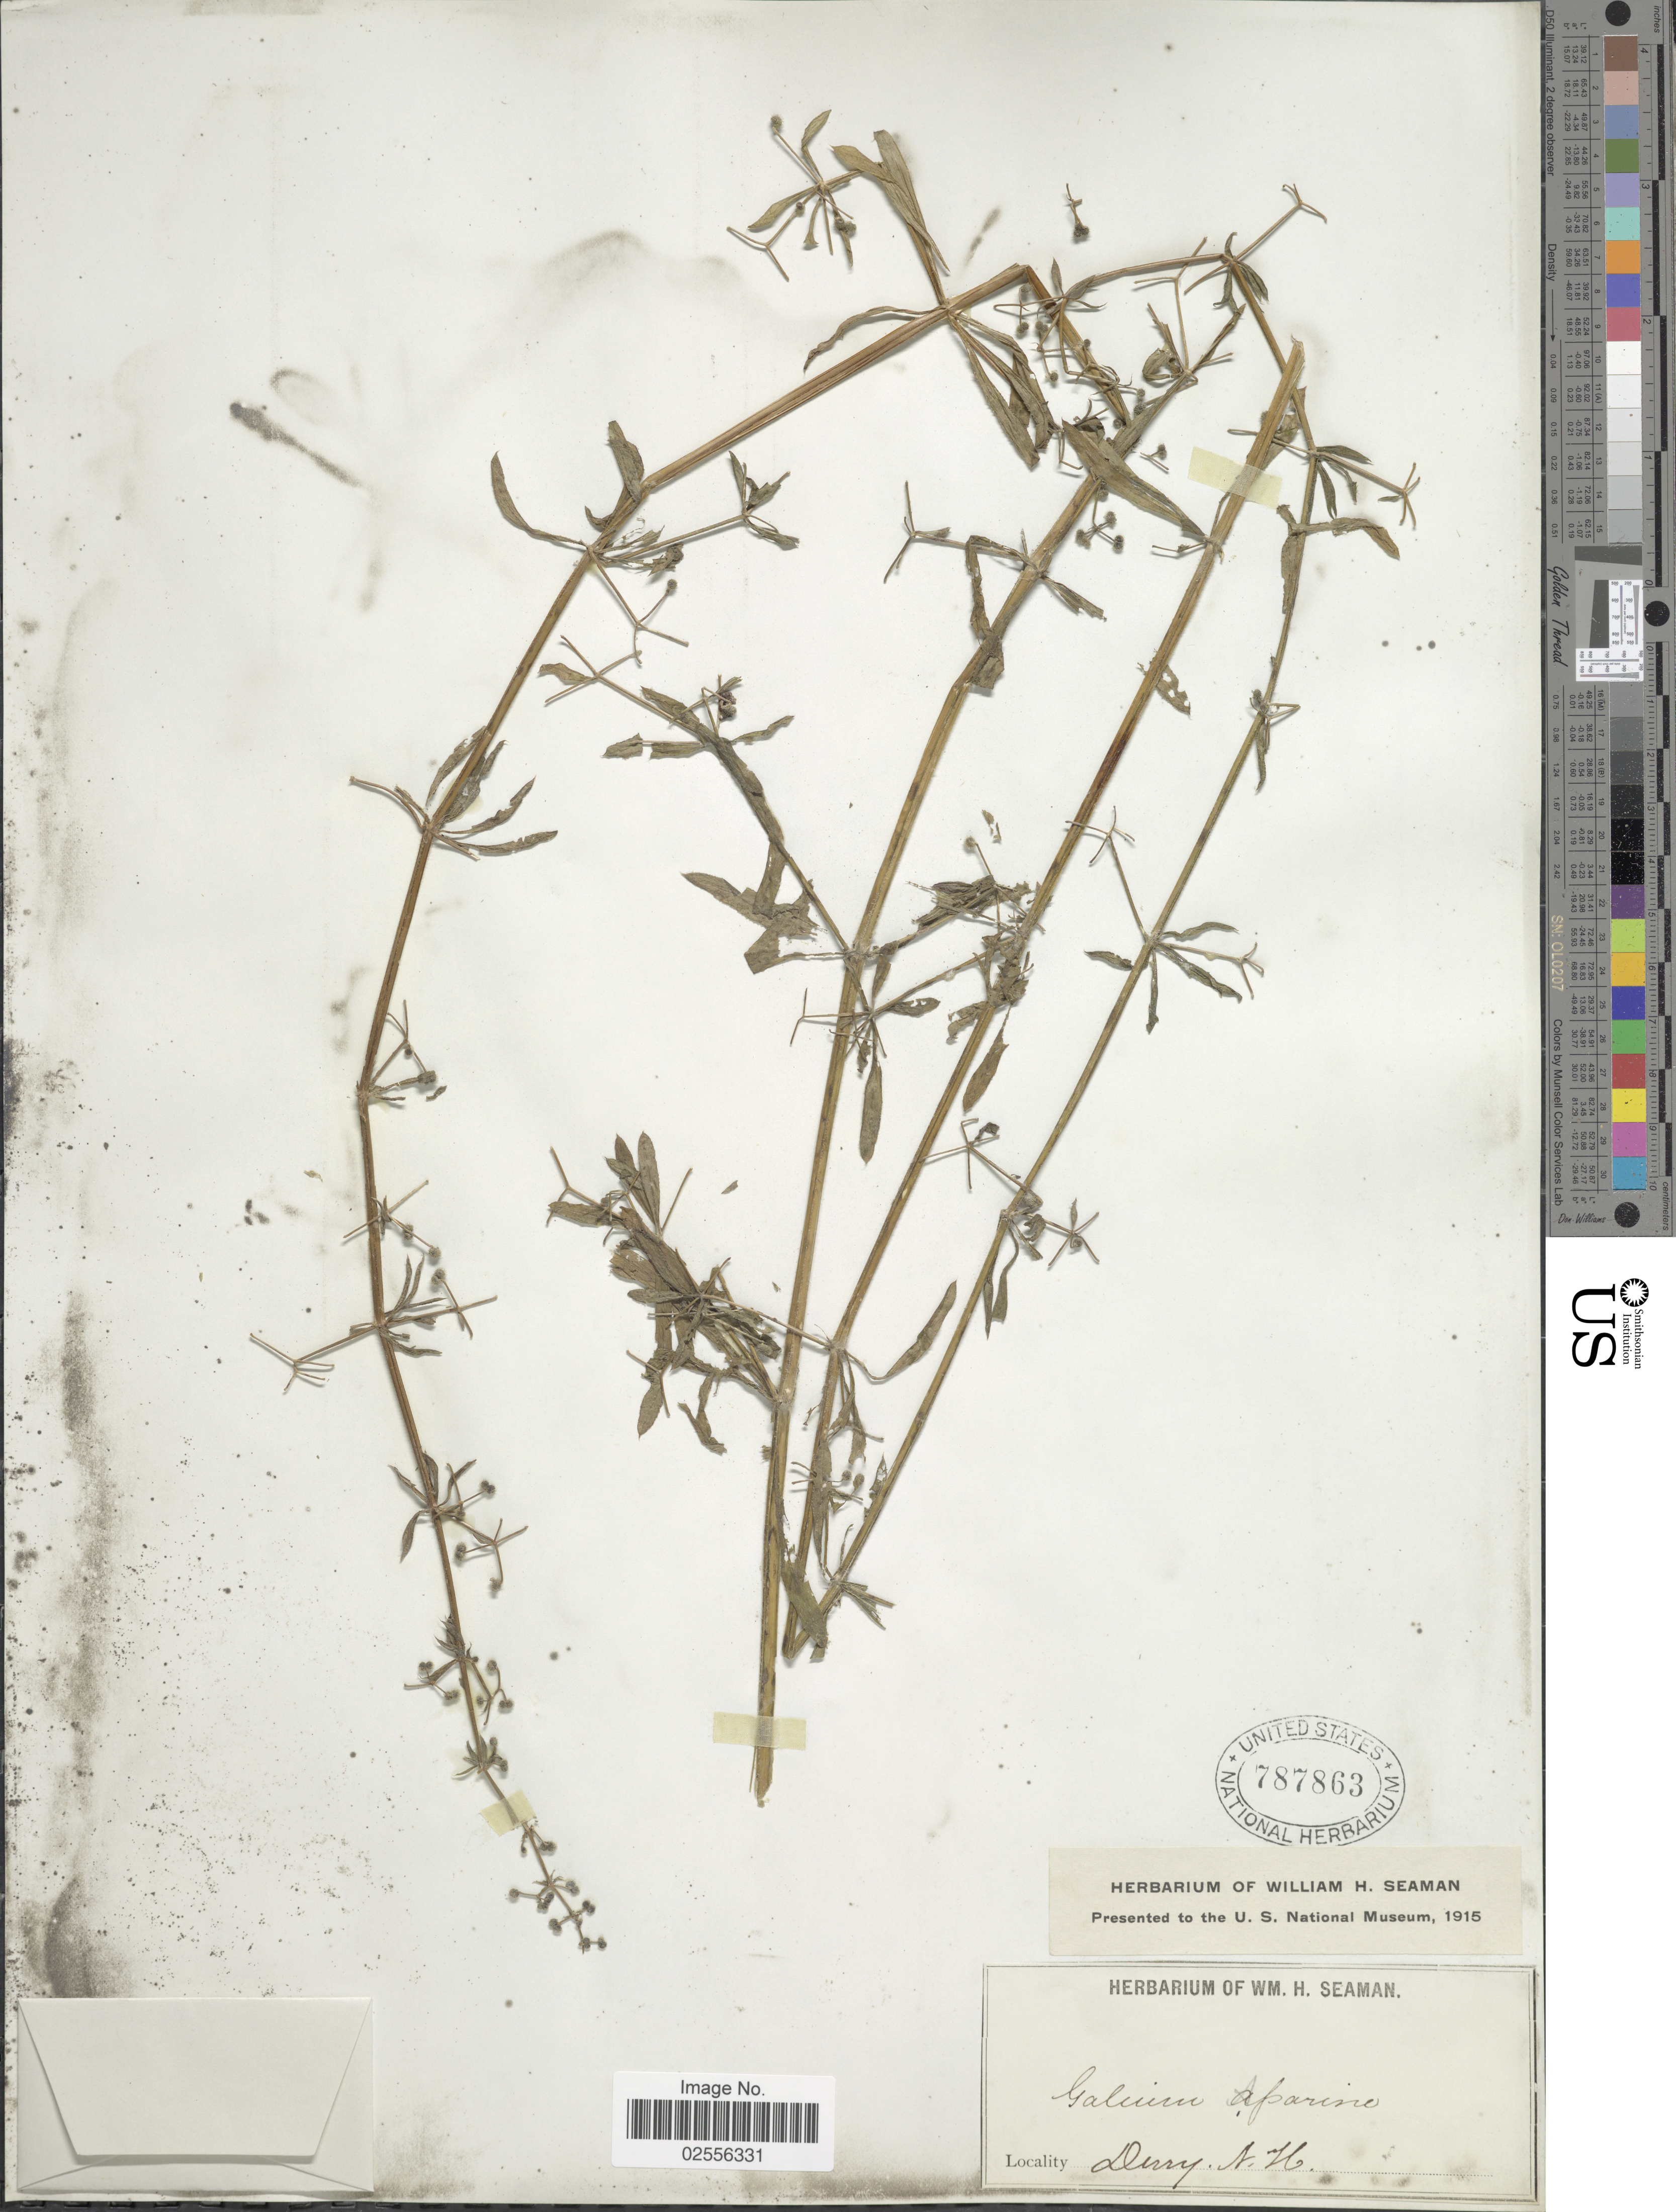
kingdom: Plantae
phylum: Tracheophyta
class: Magnoliopsida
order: Gentianales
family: Rubiaceae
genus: Galium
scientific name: Galium aparine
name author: L.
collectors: ex herb. Seaman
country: United States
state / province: New Mexico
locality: Derry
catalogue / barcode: US 787863